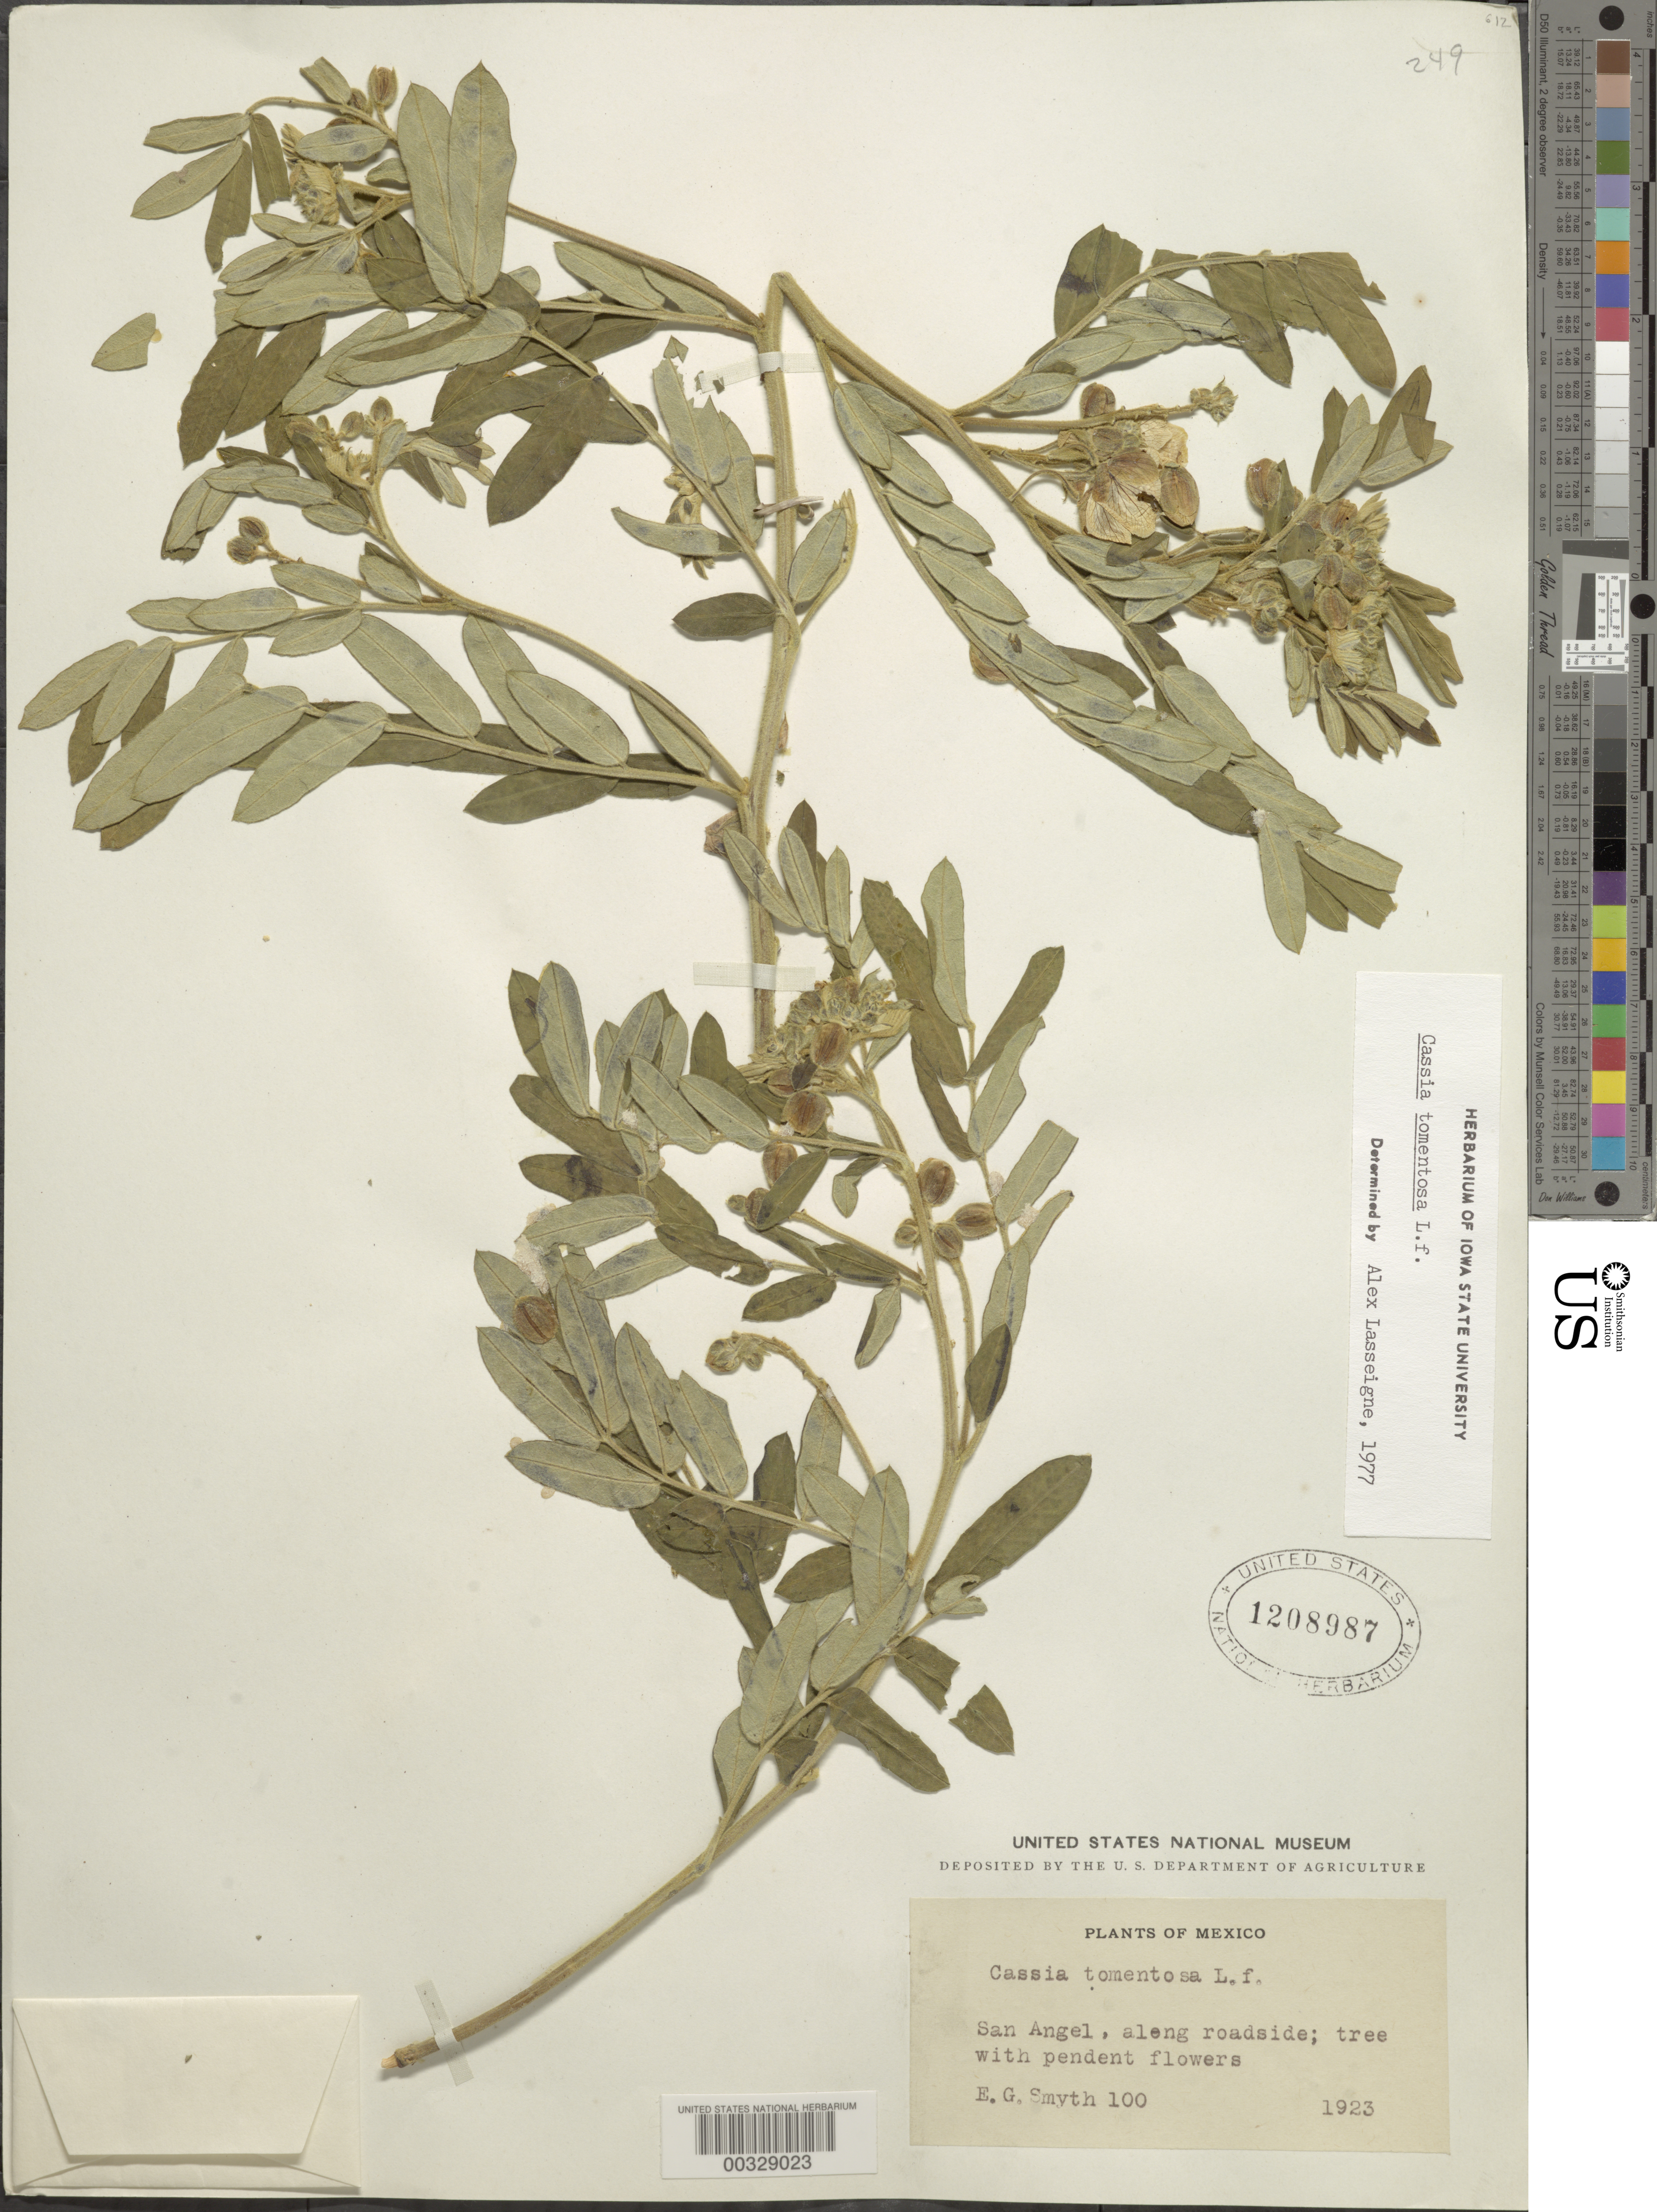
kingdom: Plantae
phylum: Tracheophyta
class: Magnoliopsida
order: Fabales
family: Fabaceae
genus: Senna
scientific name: Senna multiglandulosa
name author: (Jacq.) H.S. Irwin & Barneby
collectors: E. Smyth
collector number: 100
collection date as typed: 1923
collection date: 1923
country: Mexico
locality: San angel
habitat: Along roadside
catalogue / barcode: US 1208987